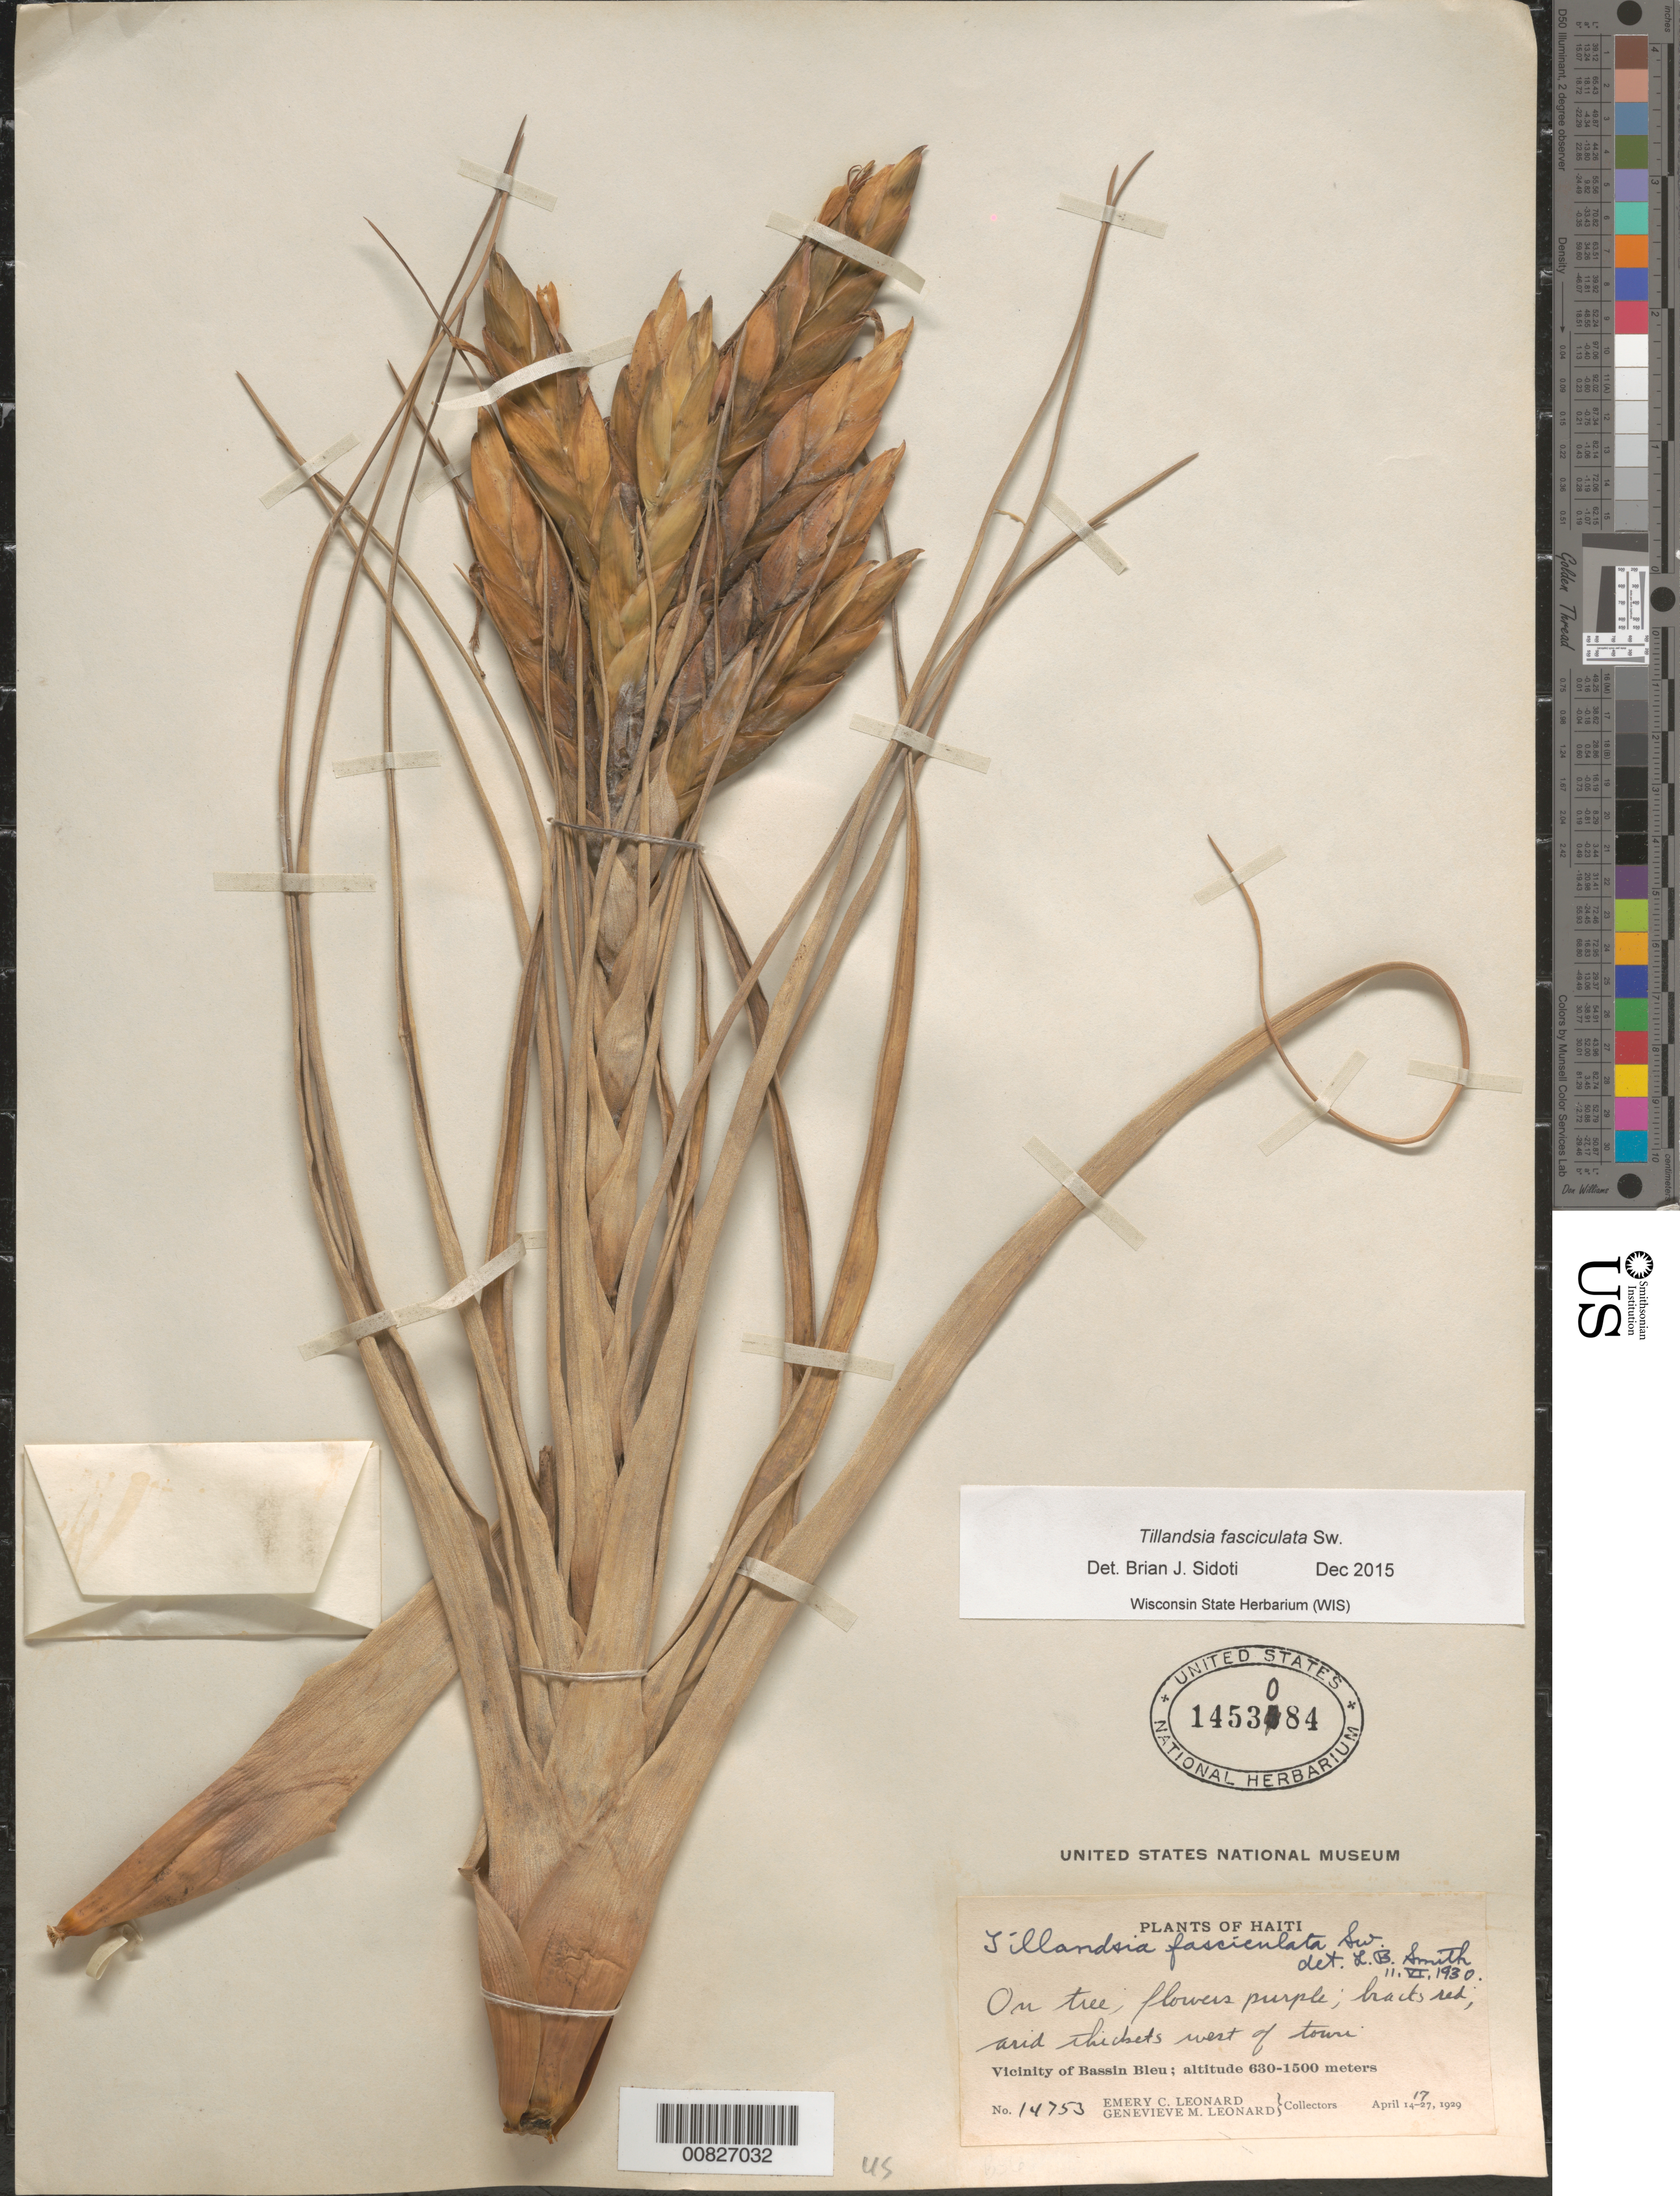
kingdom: Plantae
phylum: Tracheophyta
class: Liliopsida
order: Poales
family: Bromeliaceae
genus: Tillandsia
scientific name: Tillandsia fasciculata var. densispica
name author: Mez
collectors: E. C. Leonard & G. M. Leonard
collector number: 14753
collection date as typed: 17 Apr 1929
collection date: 1929-04-17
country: Haiti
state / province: Nord-Ouest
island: Hispaniola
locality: Vicinity of Bassin Bleu. Arid thickets west of town.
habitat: On tree. Arid thickets.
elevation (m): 630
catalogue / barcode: US 1453084